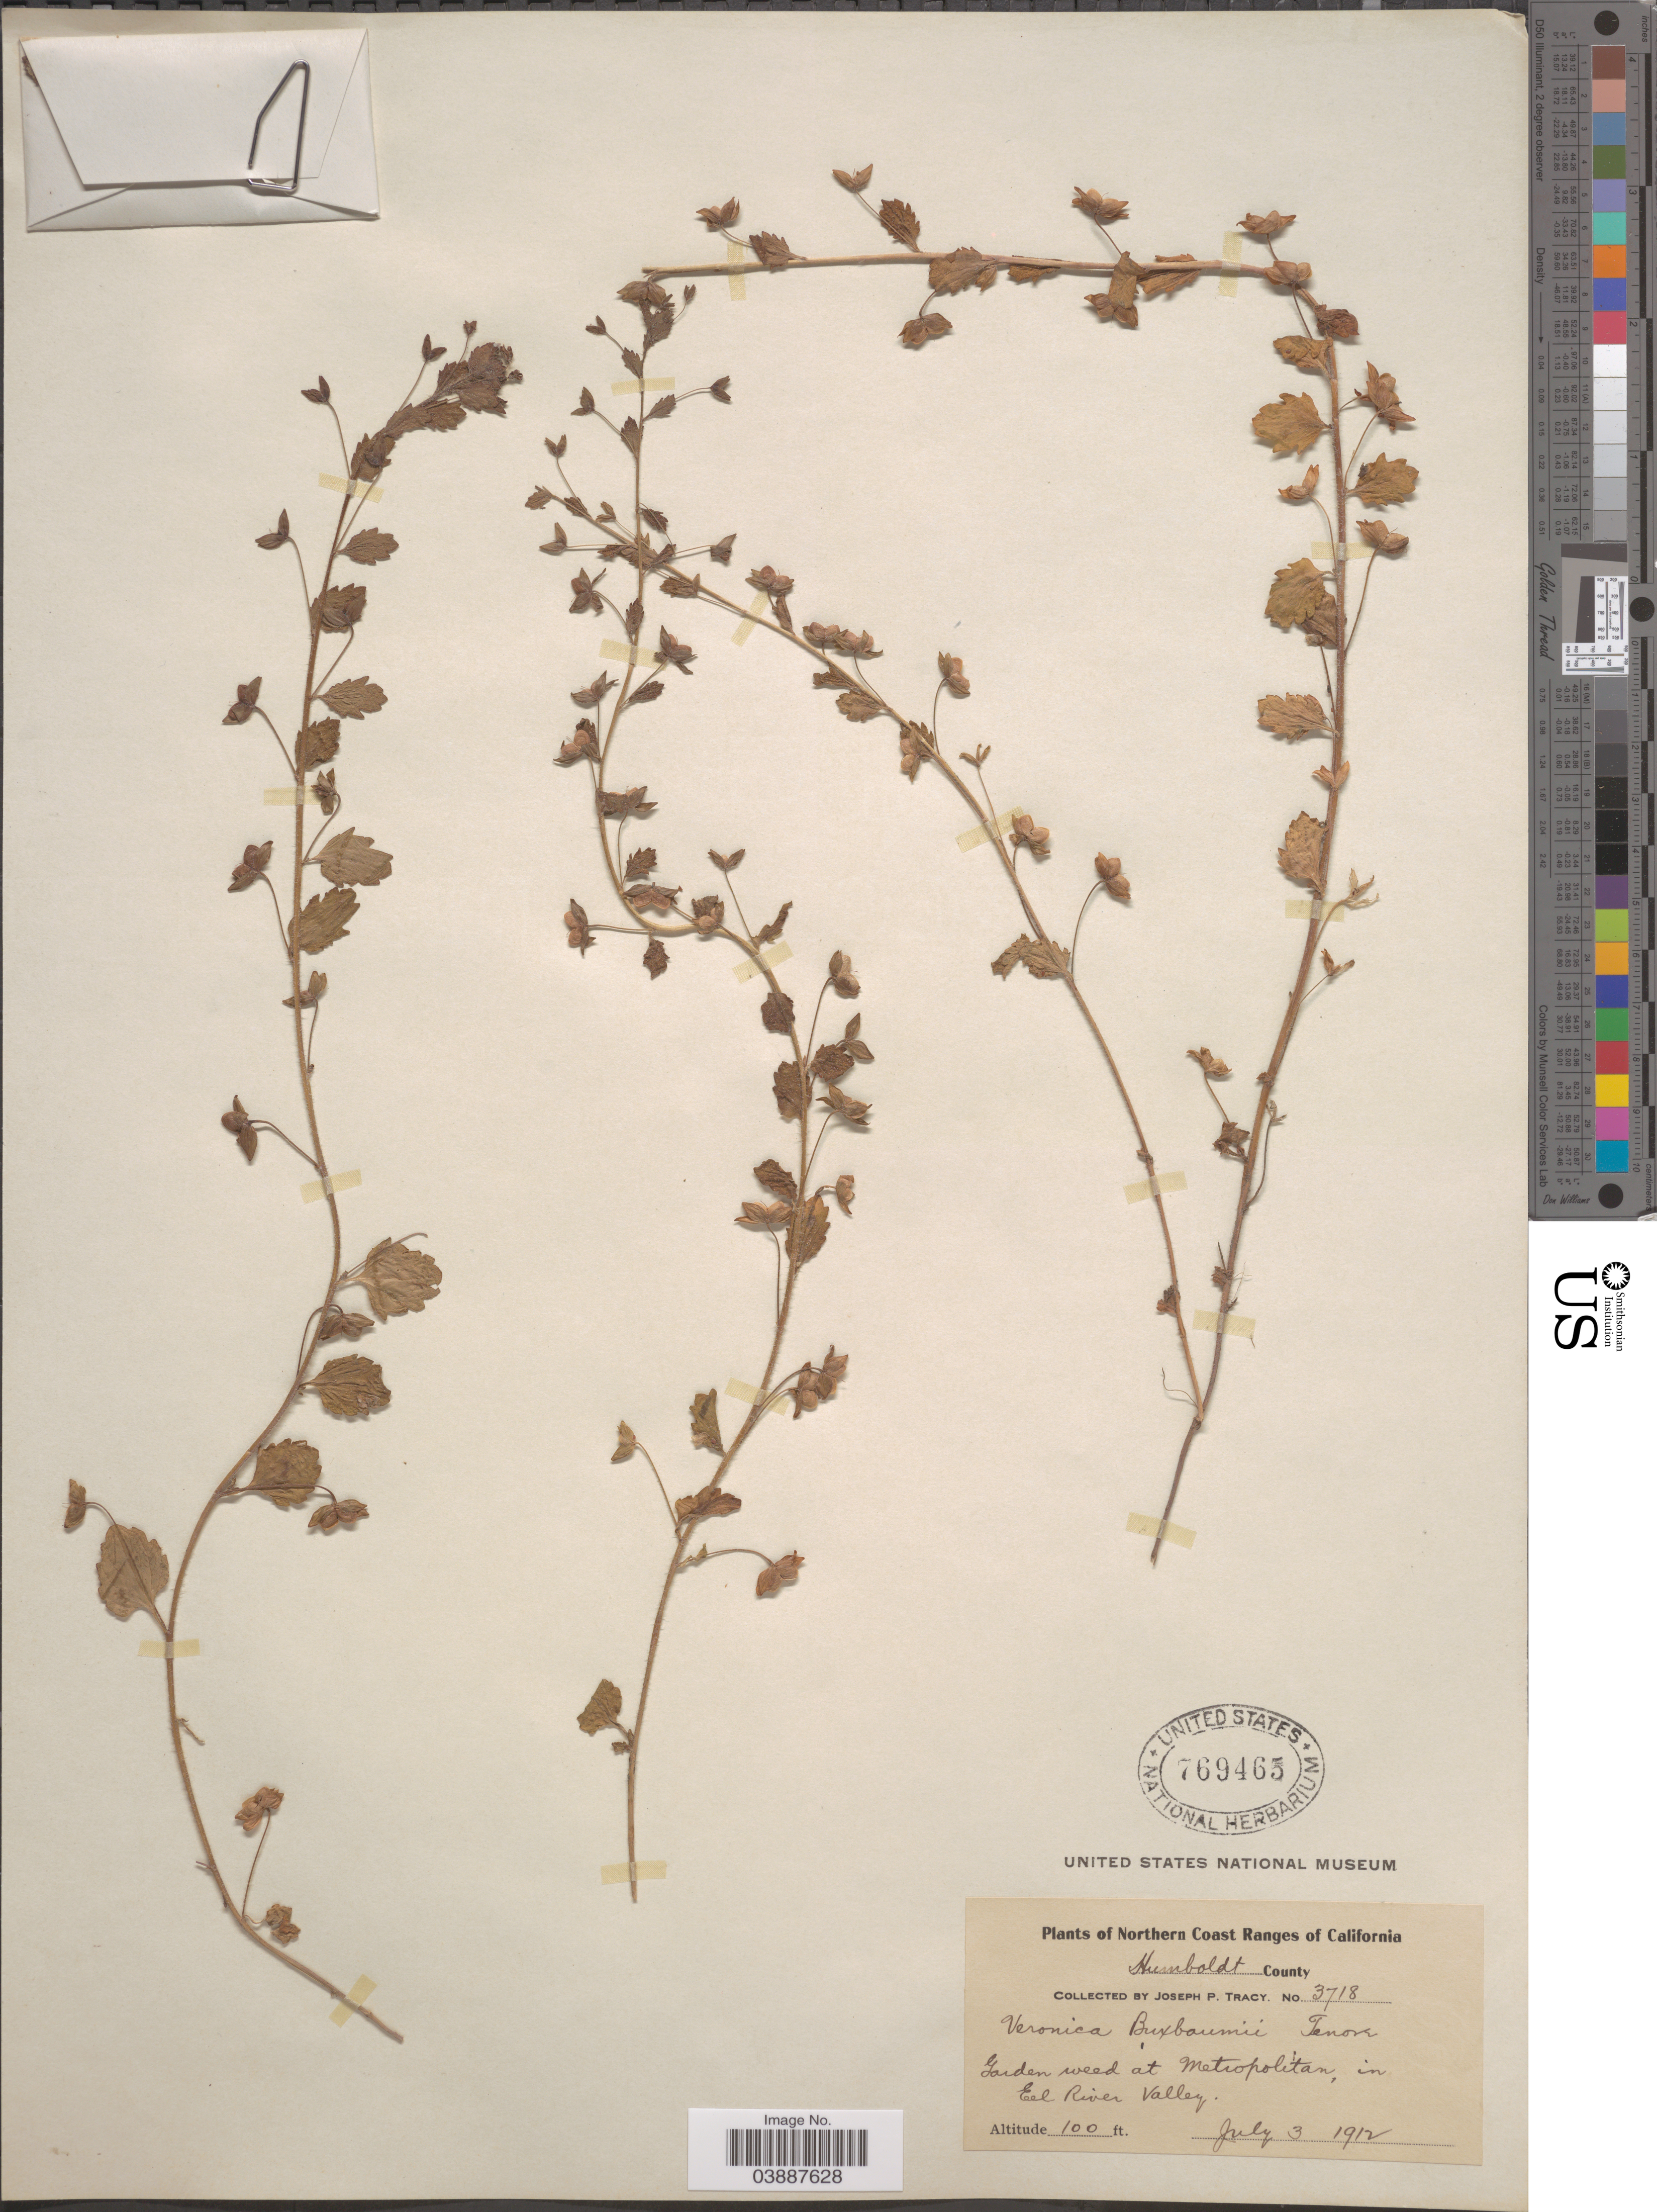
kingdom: Plantae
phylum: Tracheophyta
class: Magnoliopsida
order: Lamiales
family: Plantaginaceae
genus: Veronica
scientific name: Veronica persica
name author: Poir.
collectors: J. Tracy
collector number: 3718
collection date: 1912-07-03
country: United States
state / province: California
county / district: Humboldt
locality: Northern Coast Rangers of California. Humboldt County. Garden weed at Metropolitan, in Eel River Valley.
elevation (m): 30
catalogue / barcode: US 769465